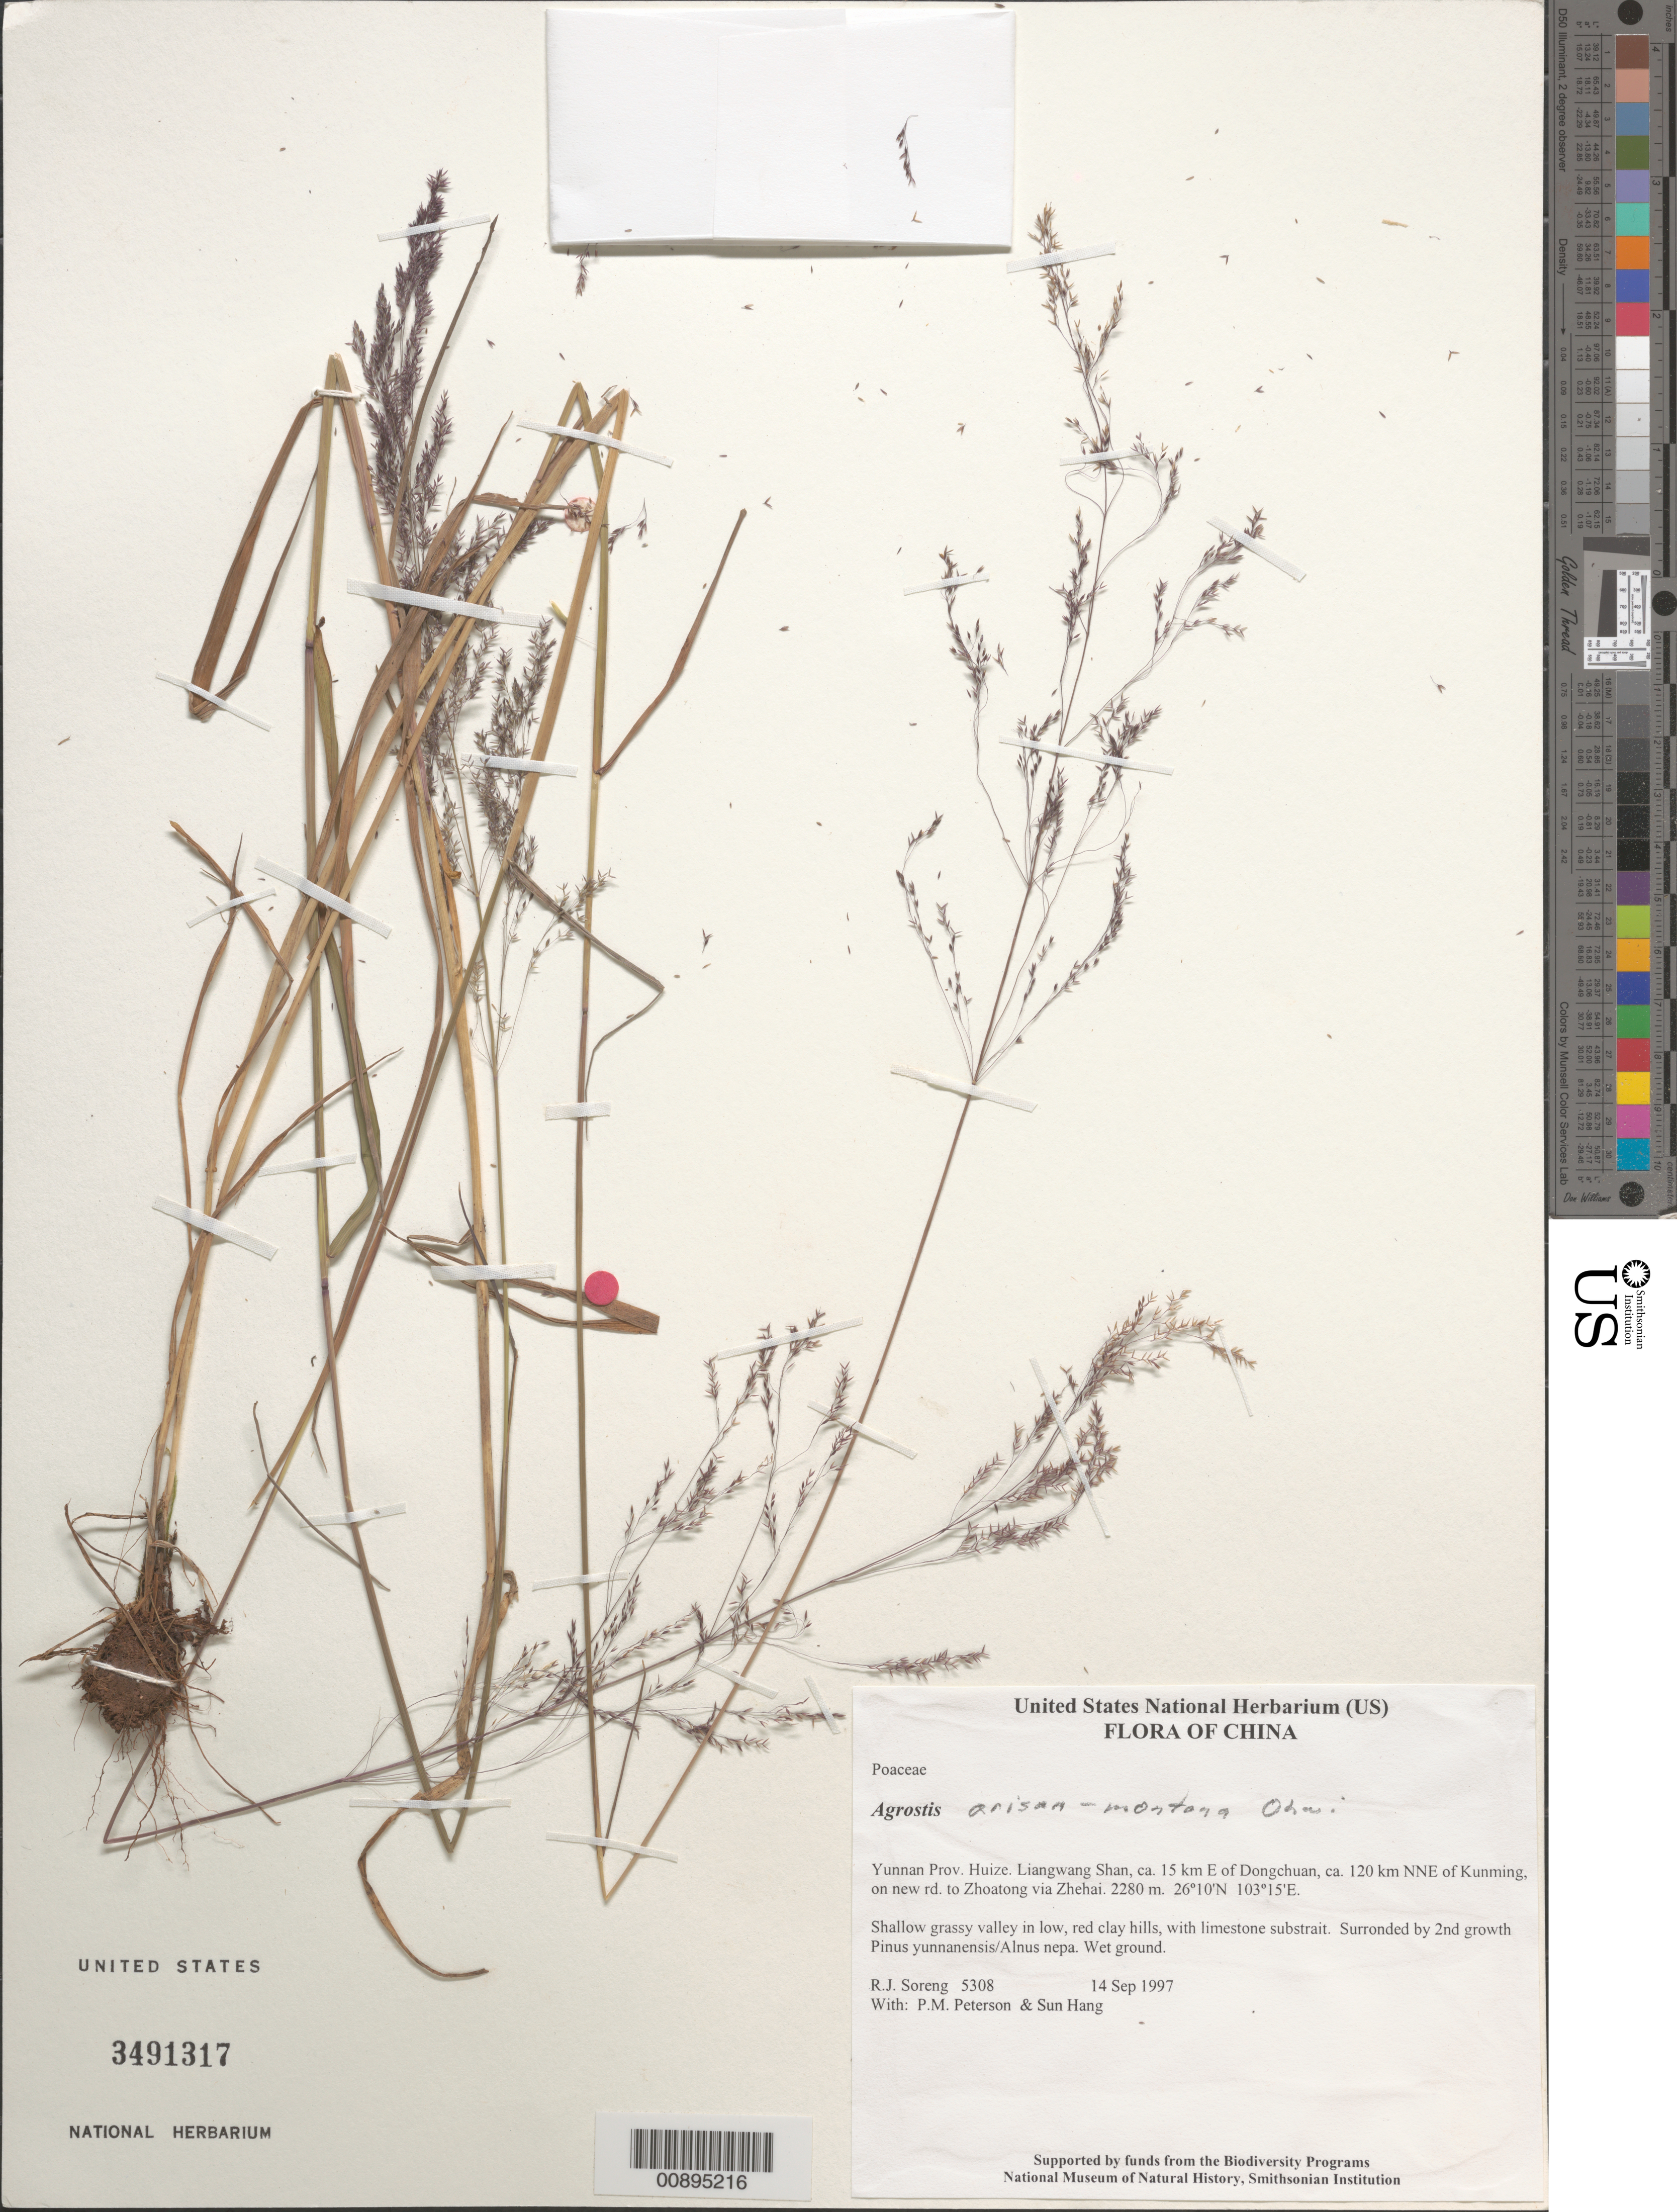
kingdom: Plantae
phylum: Tracheophyta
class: Liliopsida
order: Poales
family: Poaceae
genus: Agrostis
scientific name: Agrostis arisan-montana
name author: Ohwi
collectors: R. J. Soreng, P. M. Peterson & Sun Hang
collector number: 5308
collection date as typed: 14 Sep 1997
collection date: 1997-09-14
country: China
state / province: Yunnan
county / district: Huize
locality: Liangwang Shan, ca. 15 km E of Dongchuan, ca. 120 km NNE of Kunming, on new rd. to Zhoatong via Zhehai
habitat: Shallow grassy valley in low, red clay hills, with limestone substrait. Surronded by 2nd growth Pinus yunnanensis/Alnus nepa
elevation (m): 2280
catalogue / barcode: US 3491317